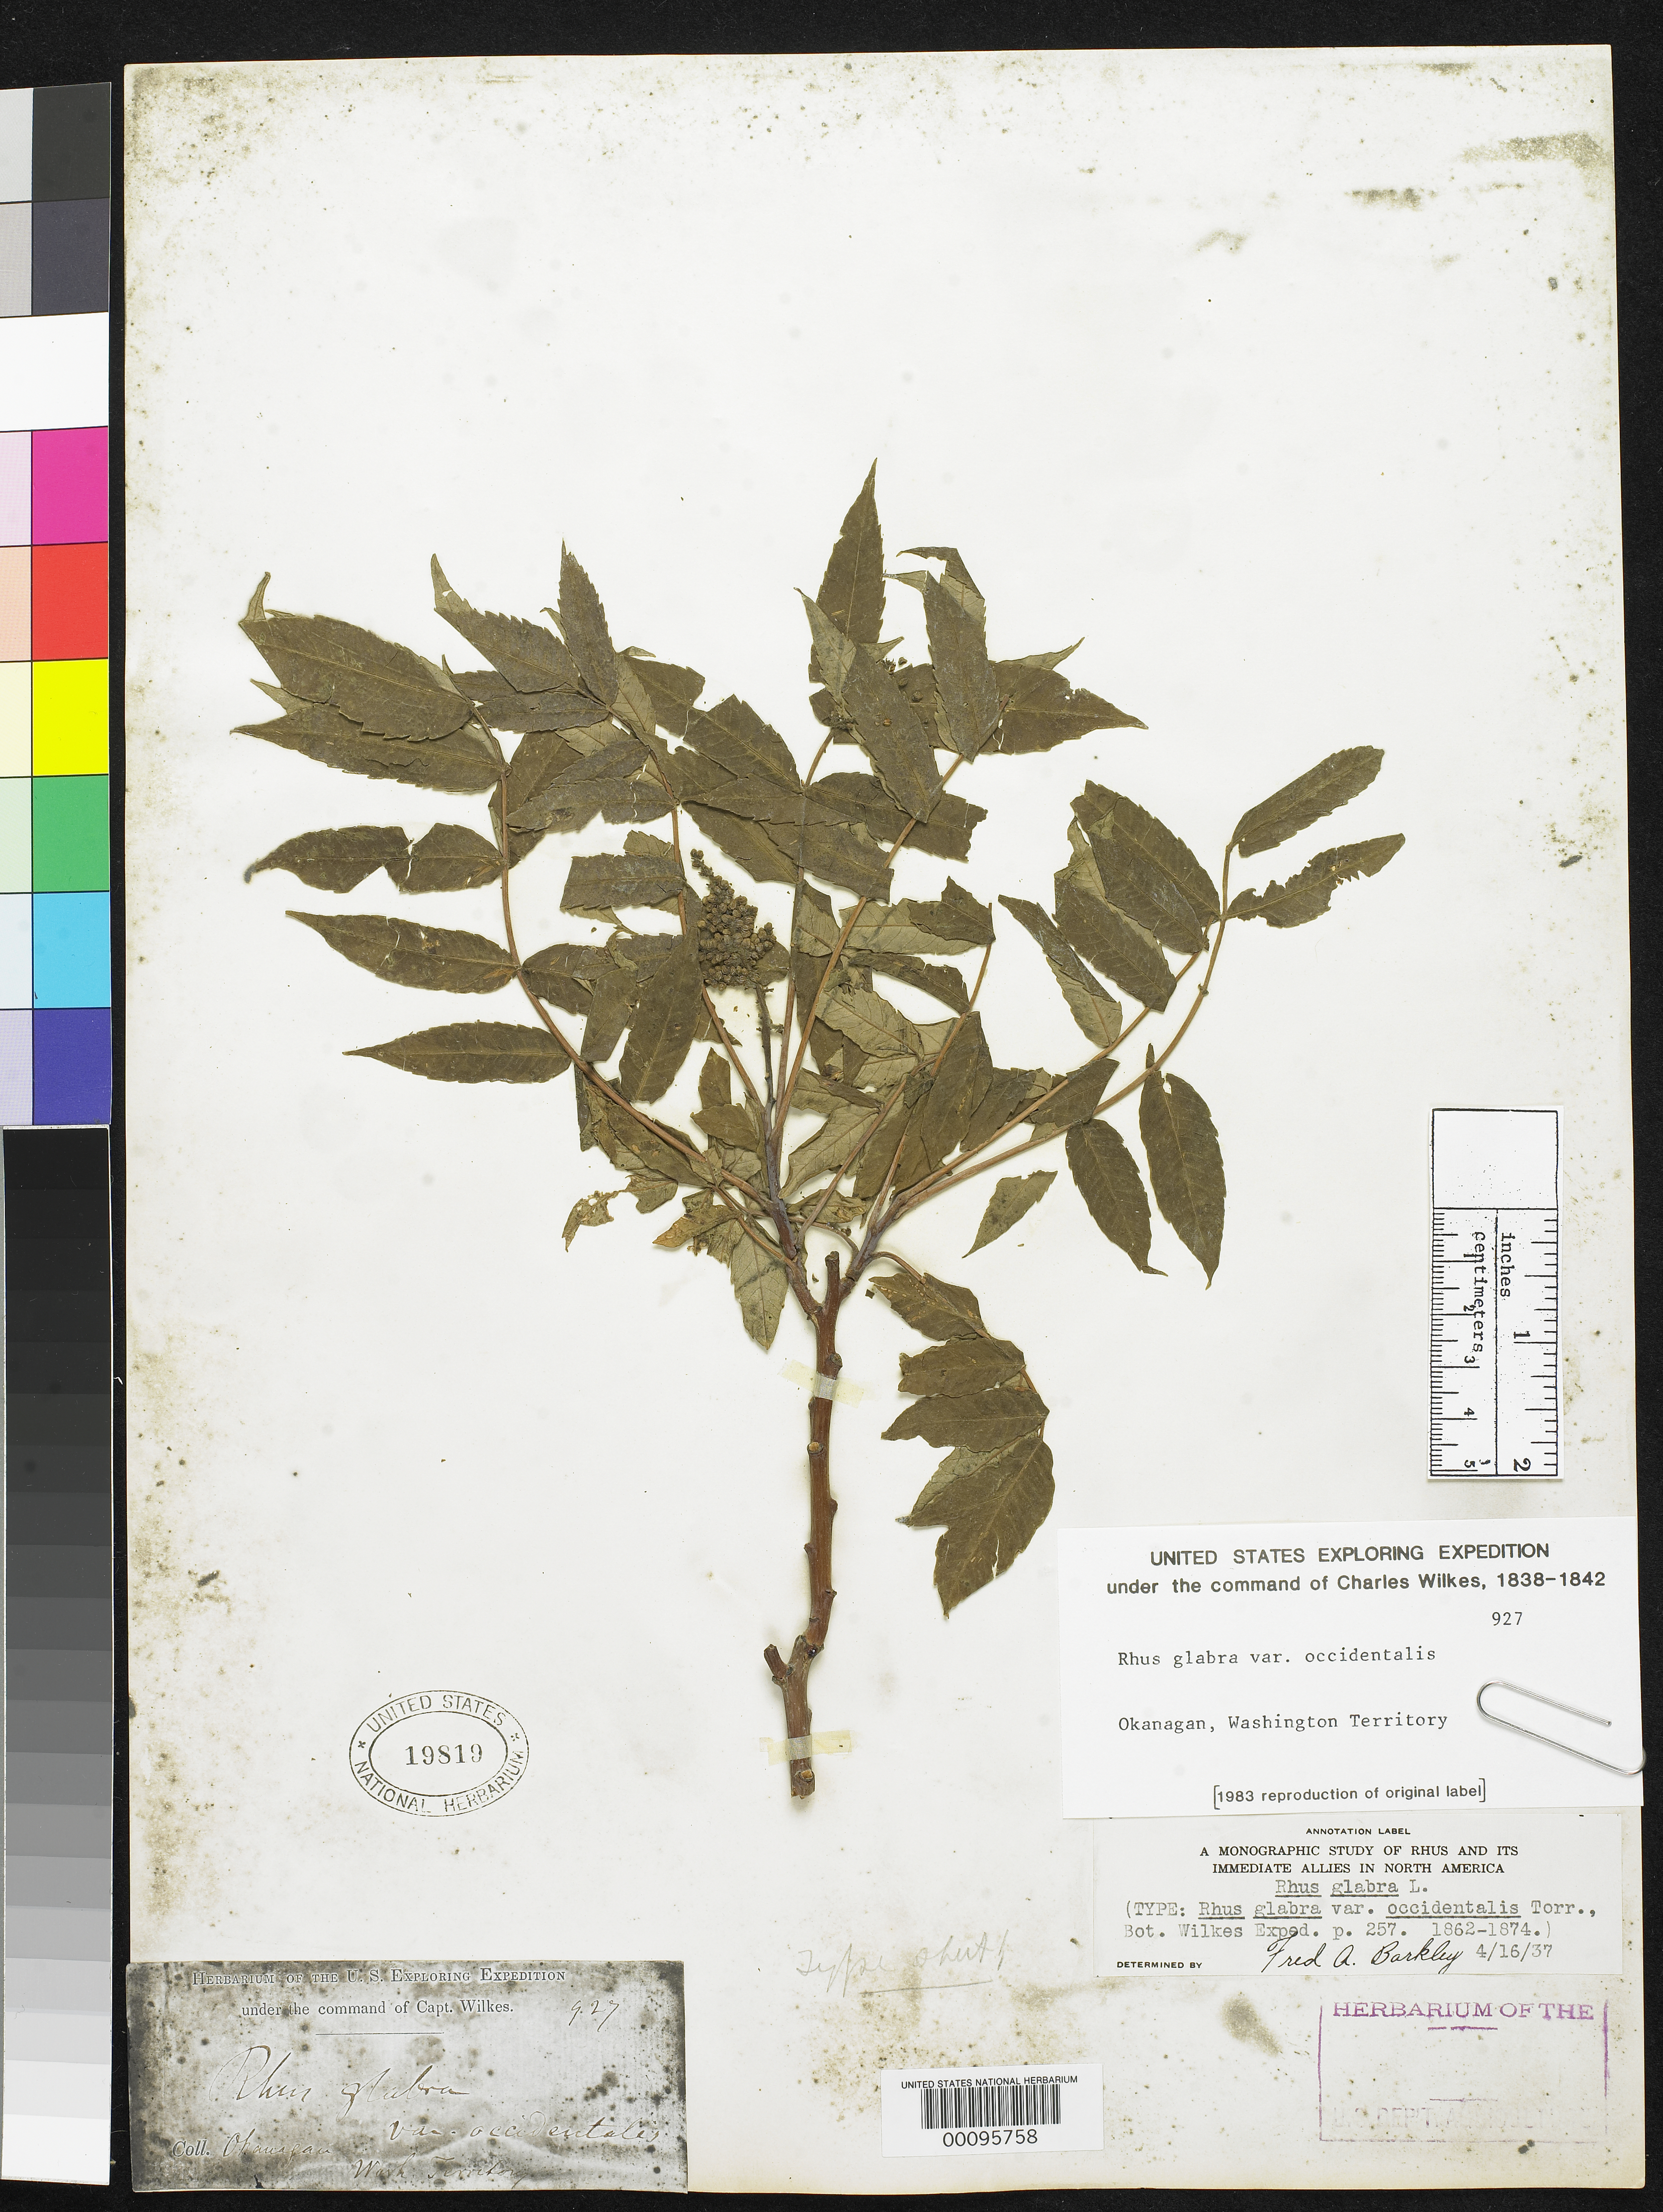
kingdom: Plantae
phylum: Tracheophyta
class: Magnoliopsida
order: Sapindales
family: Anacardiaceae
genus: Rhus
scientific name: Rhus glabra var. occidentalis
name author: Torr. in Wilkes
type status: Syntype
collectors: Wilkes Explor. Exped.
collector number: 927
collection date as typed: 1838 to -- --- 1842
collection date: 1838/1842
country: United States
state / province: Washington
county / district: Okanogan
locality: Near Fort Okanogan.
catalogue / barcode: US 19819